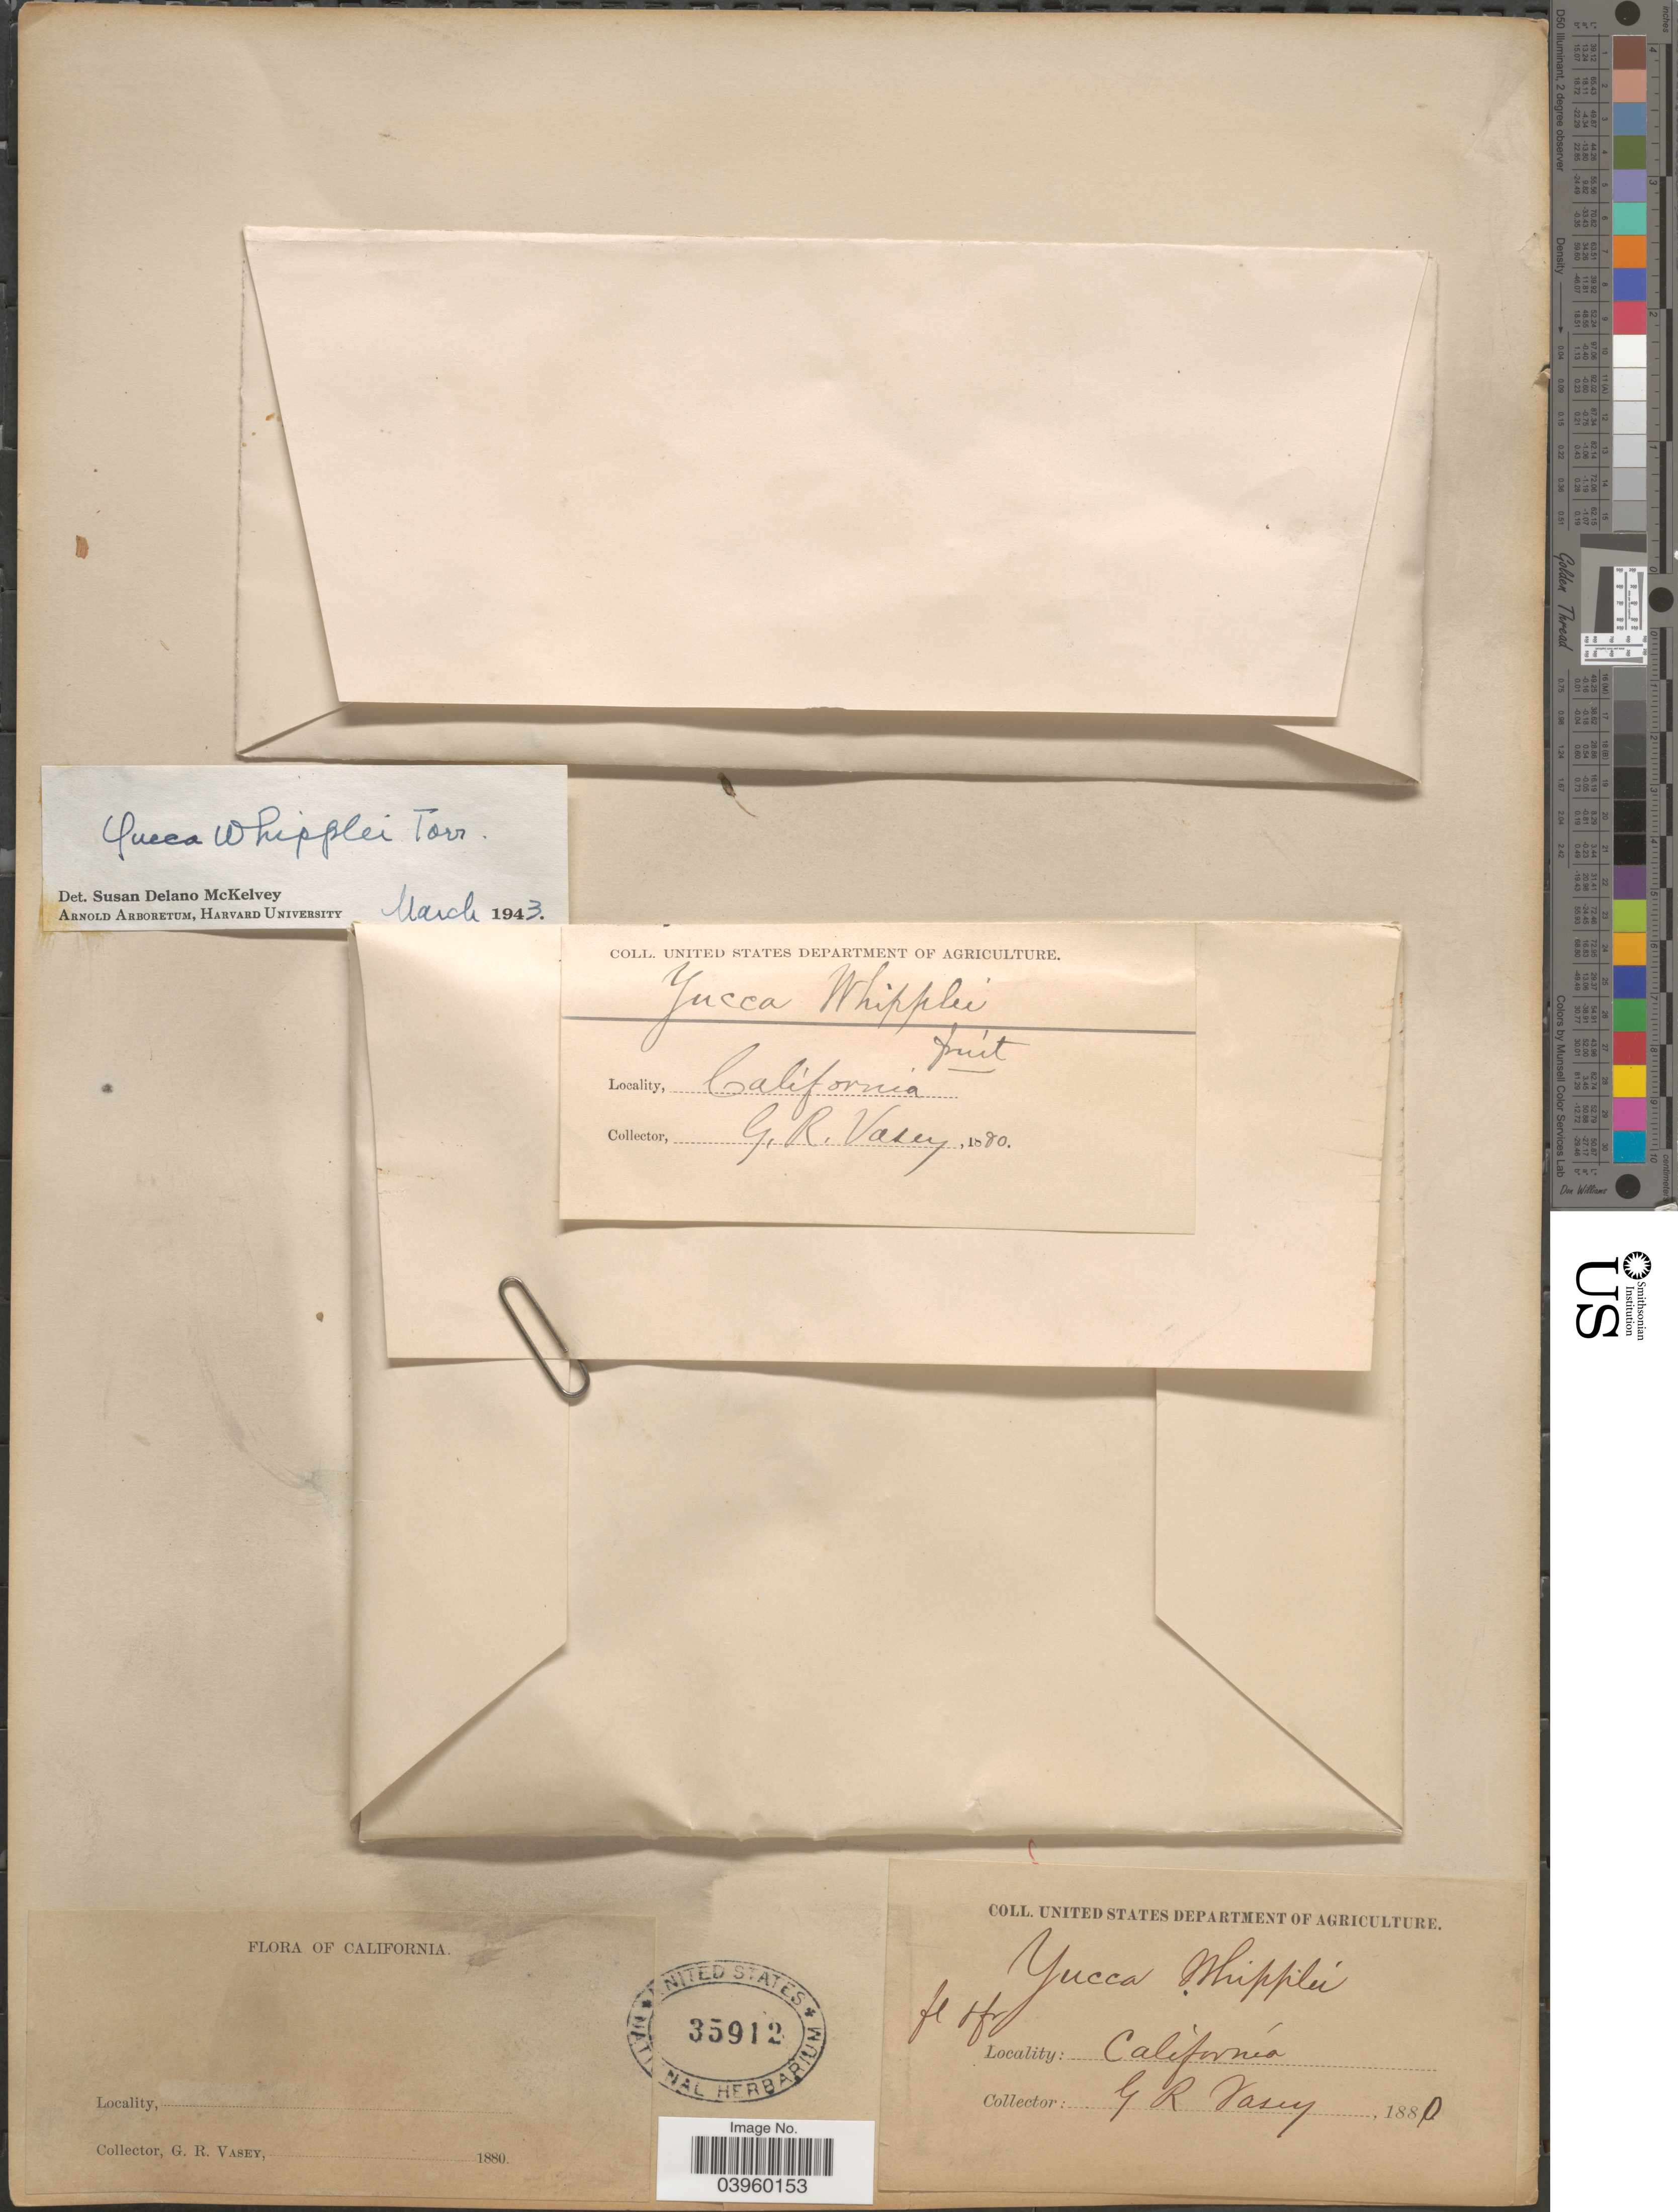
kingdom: Plantae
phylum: Tracheophyta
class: Liliopsida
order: Asparagales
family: Asparagaceae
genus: Yucca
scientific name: Yucca whipplei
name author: Torr.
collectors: G. R. Vasey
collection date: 1880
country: United States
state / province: California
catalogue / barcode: US 35912